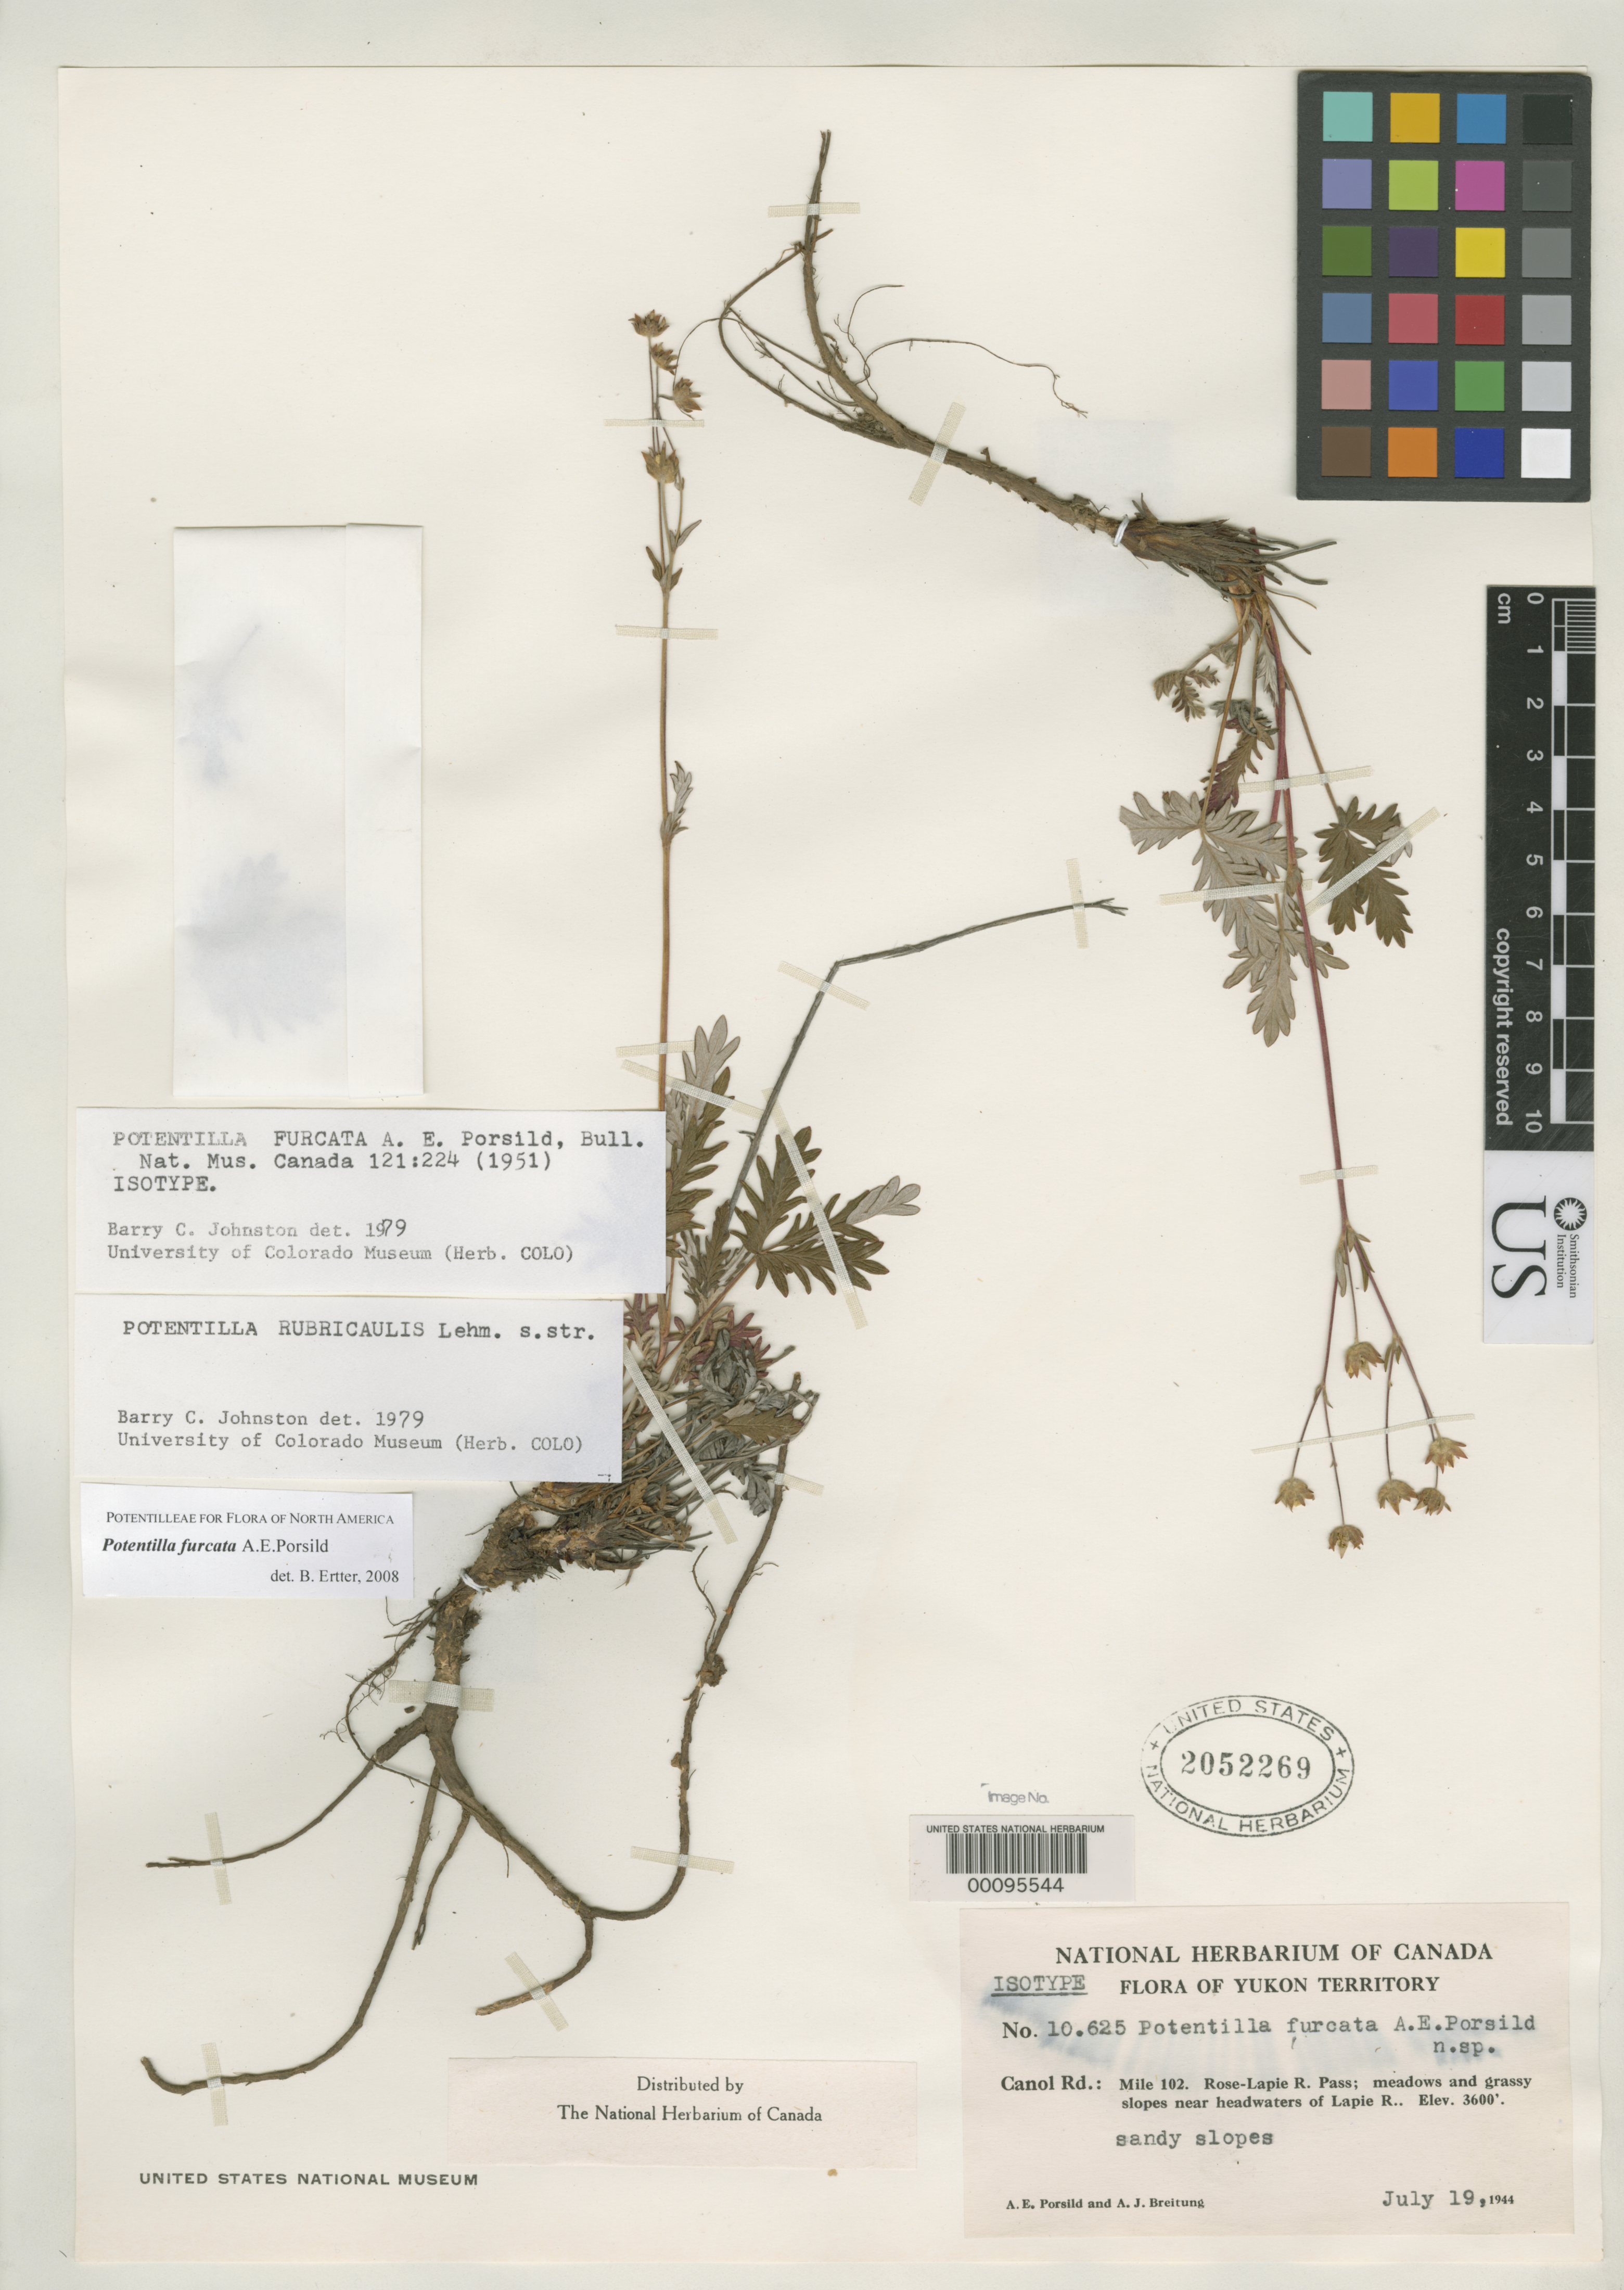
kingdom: Plantae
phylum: Tracheophyta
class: Magnoliopsida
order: Rosales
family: Rosaceae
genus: Potentilla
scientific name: Potentilla furcata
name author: A.E. Porsild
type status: Isotype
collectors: A. E. Porsild & A. J. Breitung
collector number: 10625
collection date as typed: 19 Jul 1944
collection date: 1944-07-19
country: Canada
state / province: Yukon Territory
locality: Canol Rd., mile 102, Rose = Lapie River Pass, slopes near headwaters of Lapie River.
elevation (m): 1097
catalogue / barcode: US 2052269